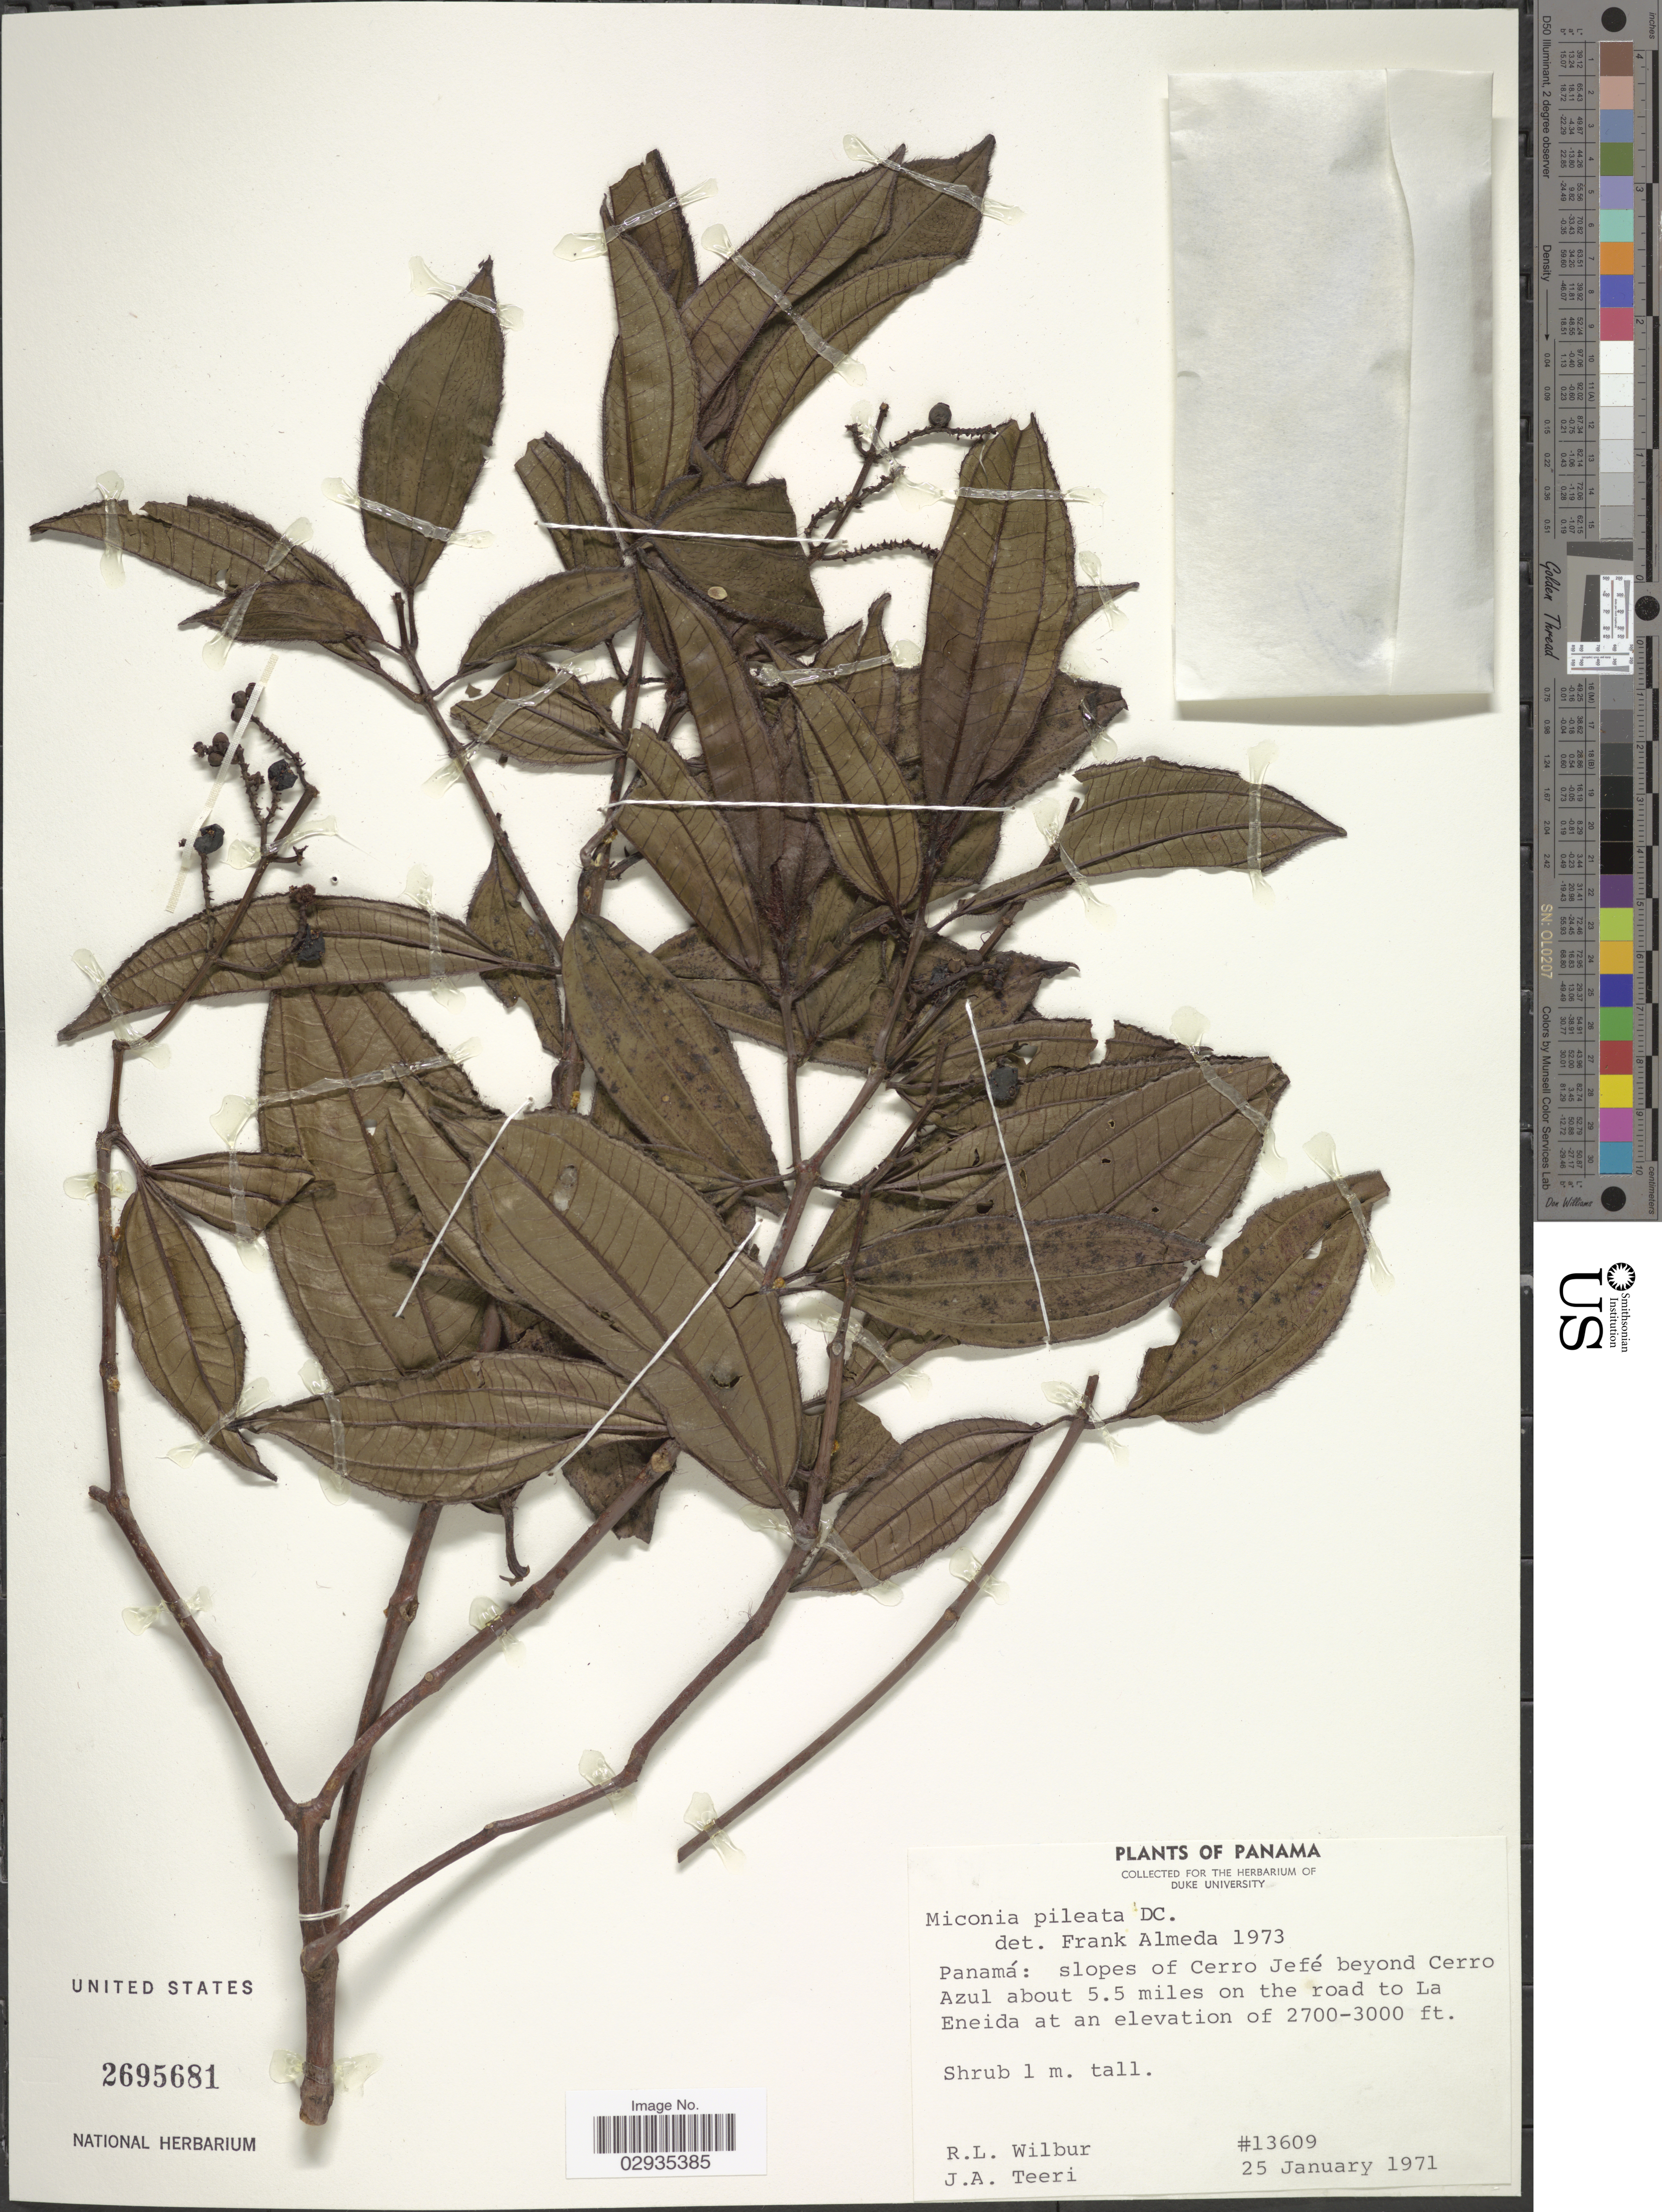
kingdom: Plantae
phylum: Tracheophyta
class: Magnoliopsida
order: Myrtales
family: Melastomataceae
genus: Miconia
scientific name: Miconia pileata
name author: DC.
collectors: R. L. Wilbur & J. Teeri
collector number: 13609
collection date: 1971-01-25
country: Panama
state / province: Panamá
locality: Slopes of Cerro Jefé beyond Cerro Azul about 5.5 miles on the road to La Eneida.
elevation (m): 823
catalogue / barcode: US 2695681